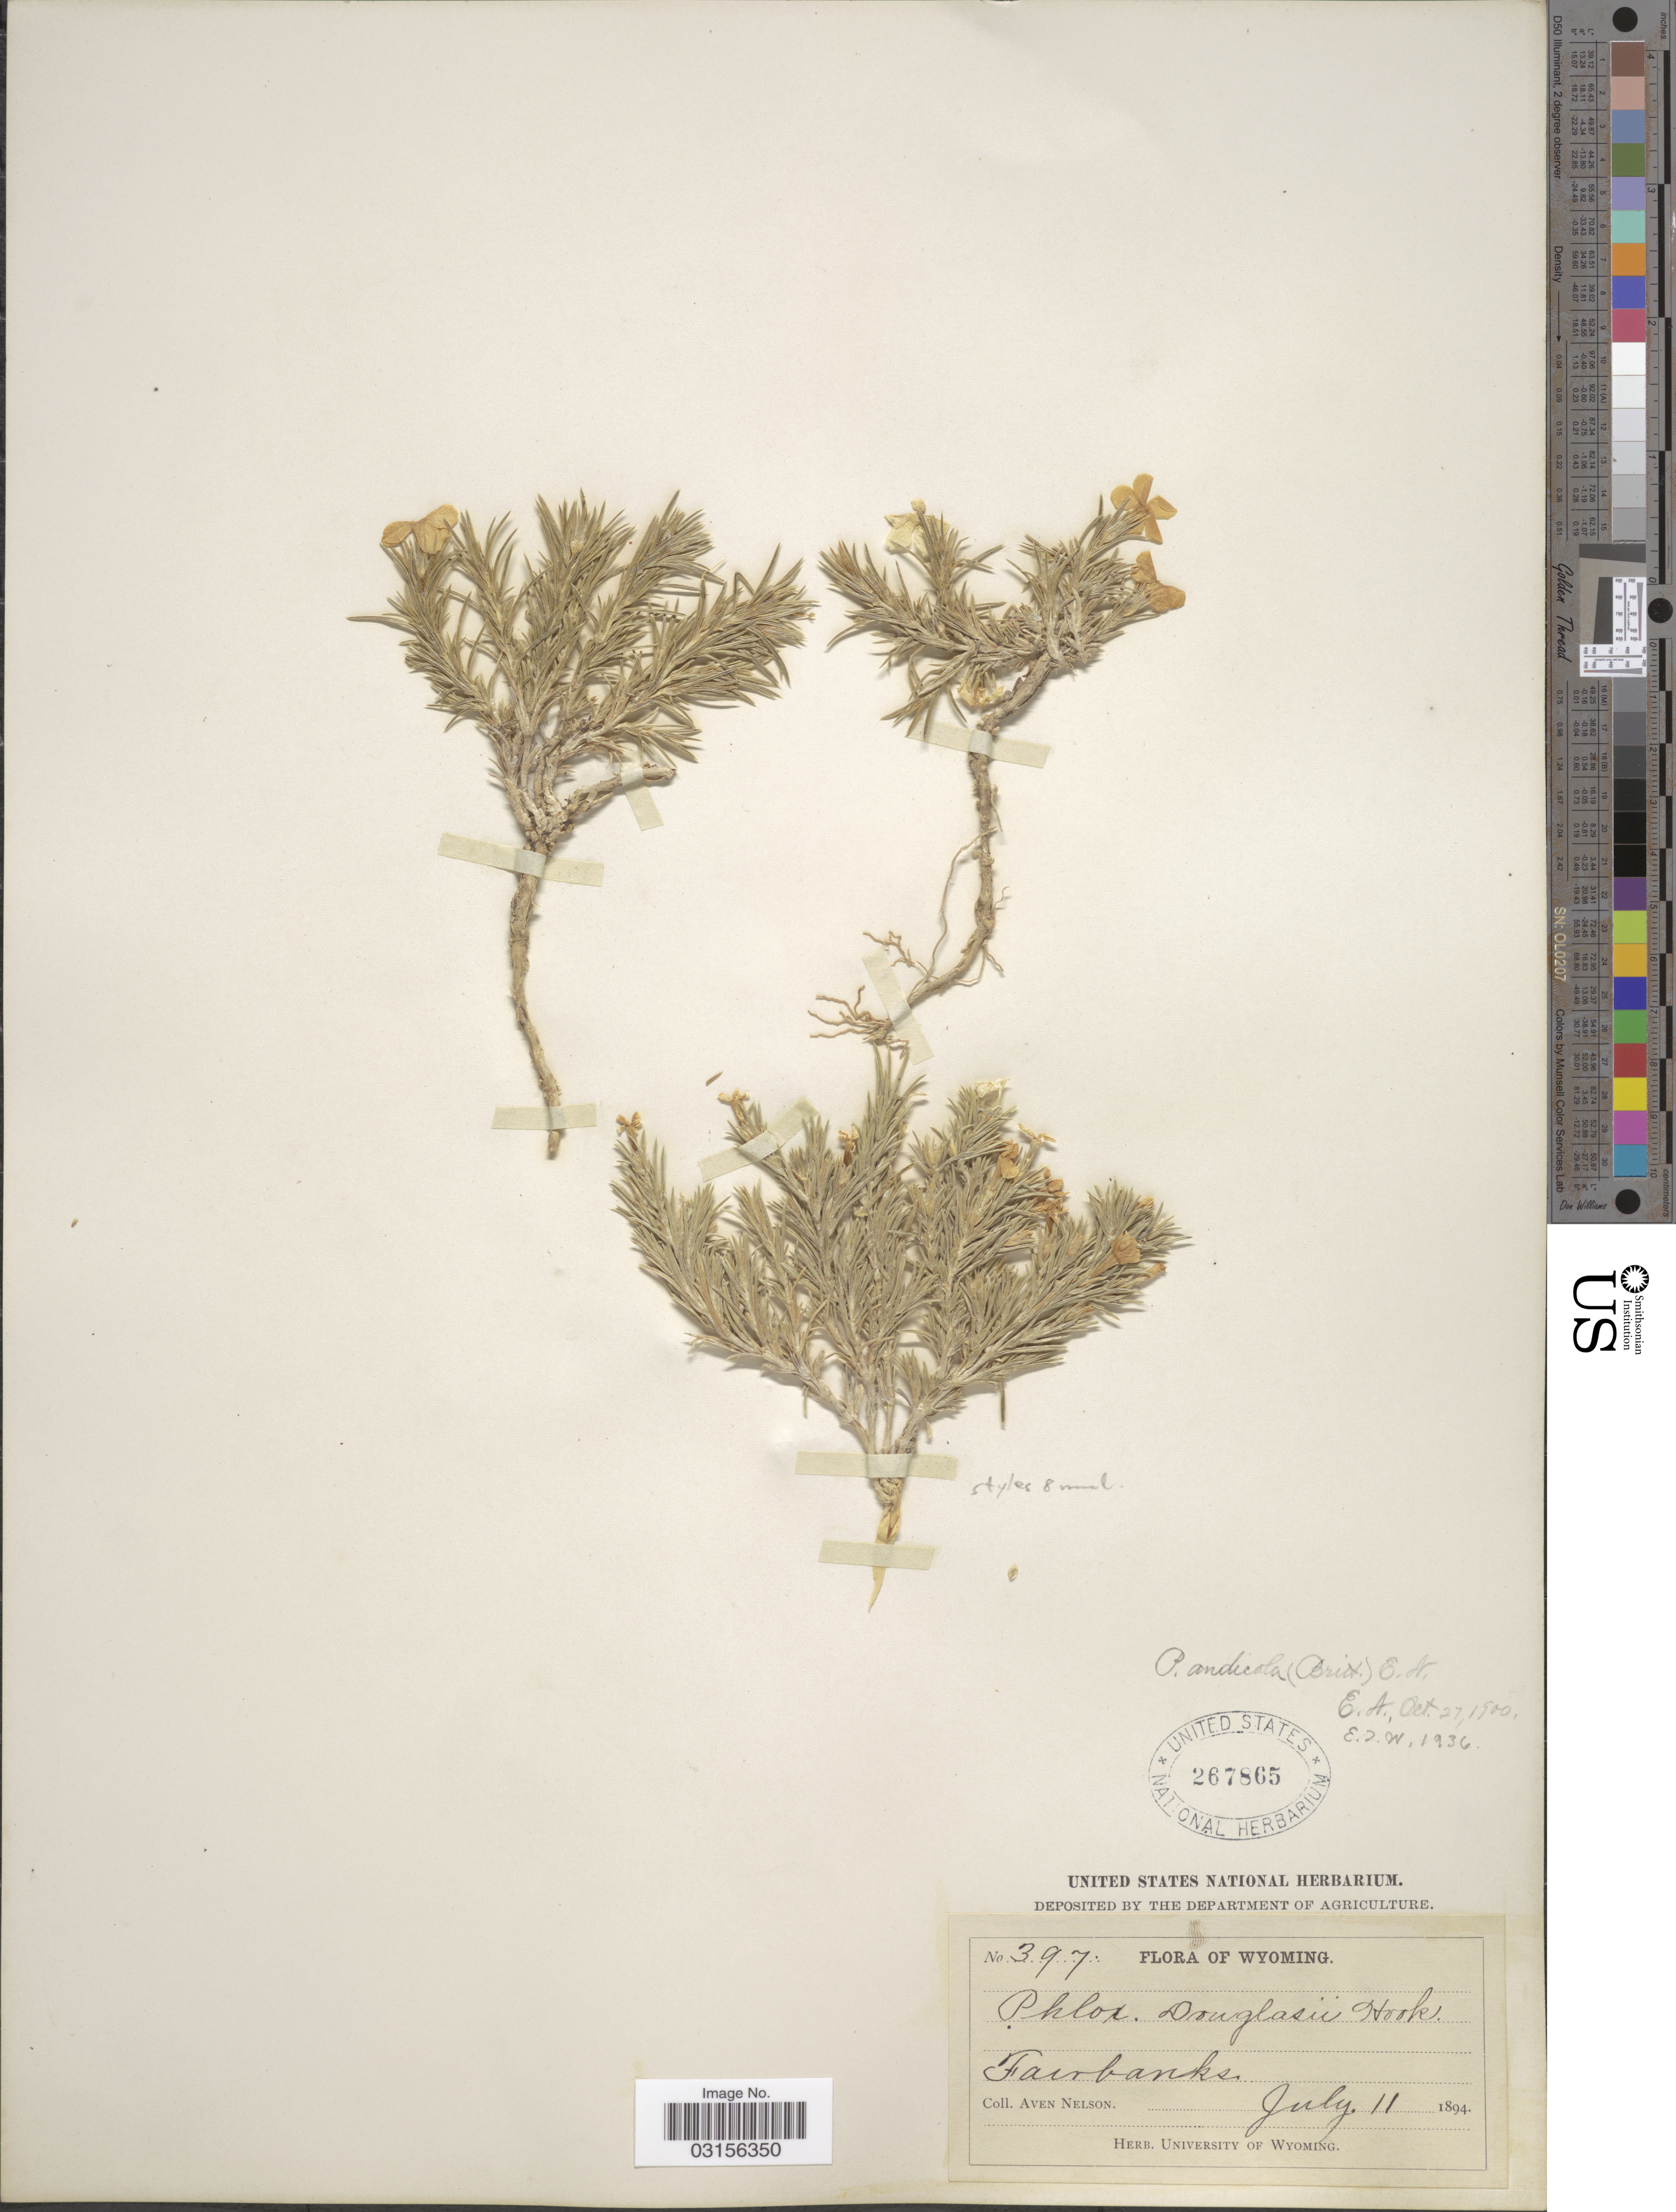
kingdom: Plantae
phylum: Tracheophyta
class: Magnoliopsida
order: Ericales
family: Polemoniaceae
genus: Phlox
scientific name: Phlox andicola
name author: (Britton) E.E. Nelson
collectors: A. Nelson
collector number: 397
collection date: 1894-07-11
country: United States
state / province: Wyoming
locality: Fairbanks.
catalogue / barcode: US 267865